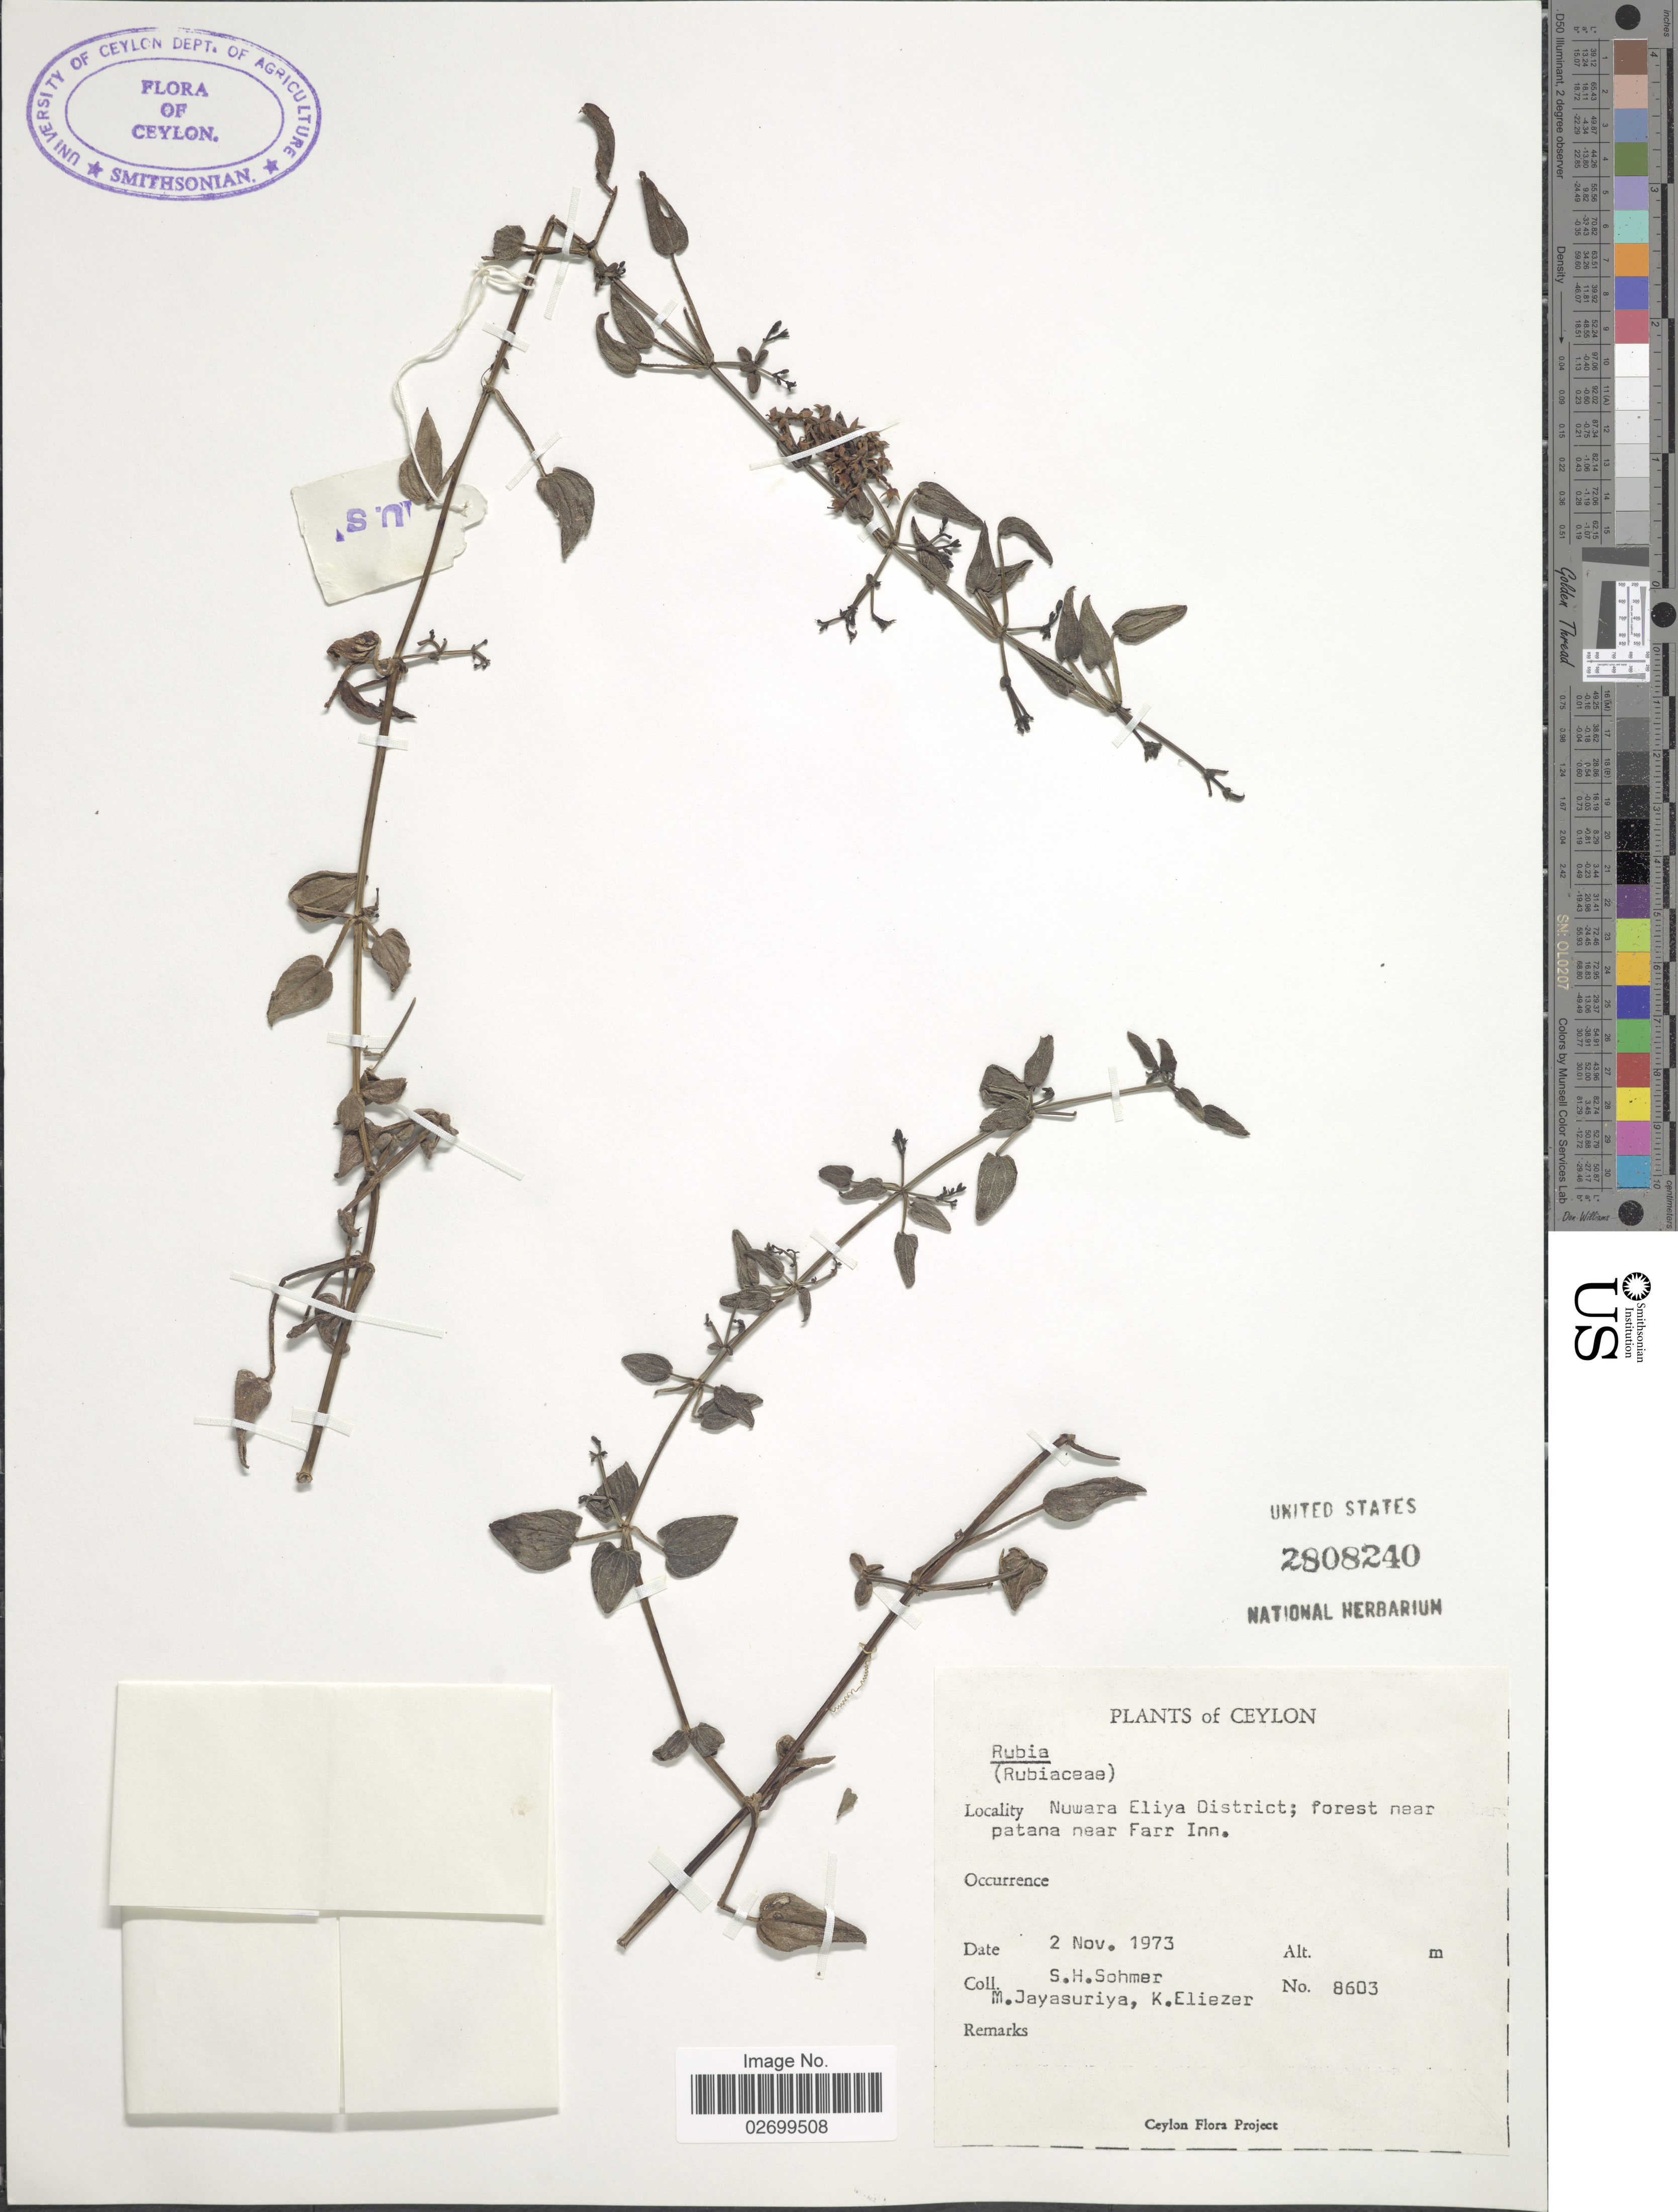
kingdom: Plantae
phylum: Tracheophyta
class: Magnoliopsida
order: Gentianales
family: Rubiaceae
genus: Rubia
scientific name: Rubia cordifolia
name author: L.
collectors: S. H. Sohmer, M. Jayasuriya & K. Eliezer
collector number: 8603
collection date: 1973-11-02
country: Sri Lanka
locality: Ceylon, Nuwara Eliya District; forest near patana near Farr Inn.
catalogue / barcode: US 2808240